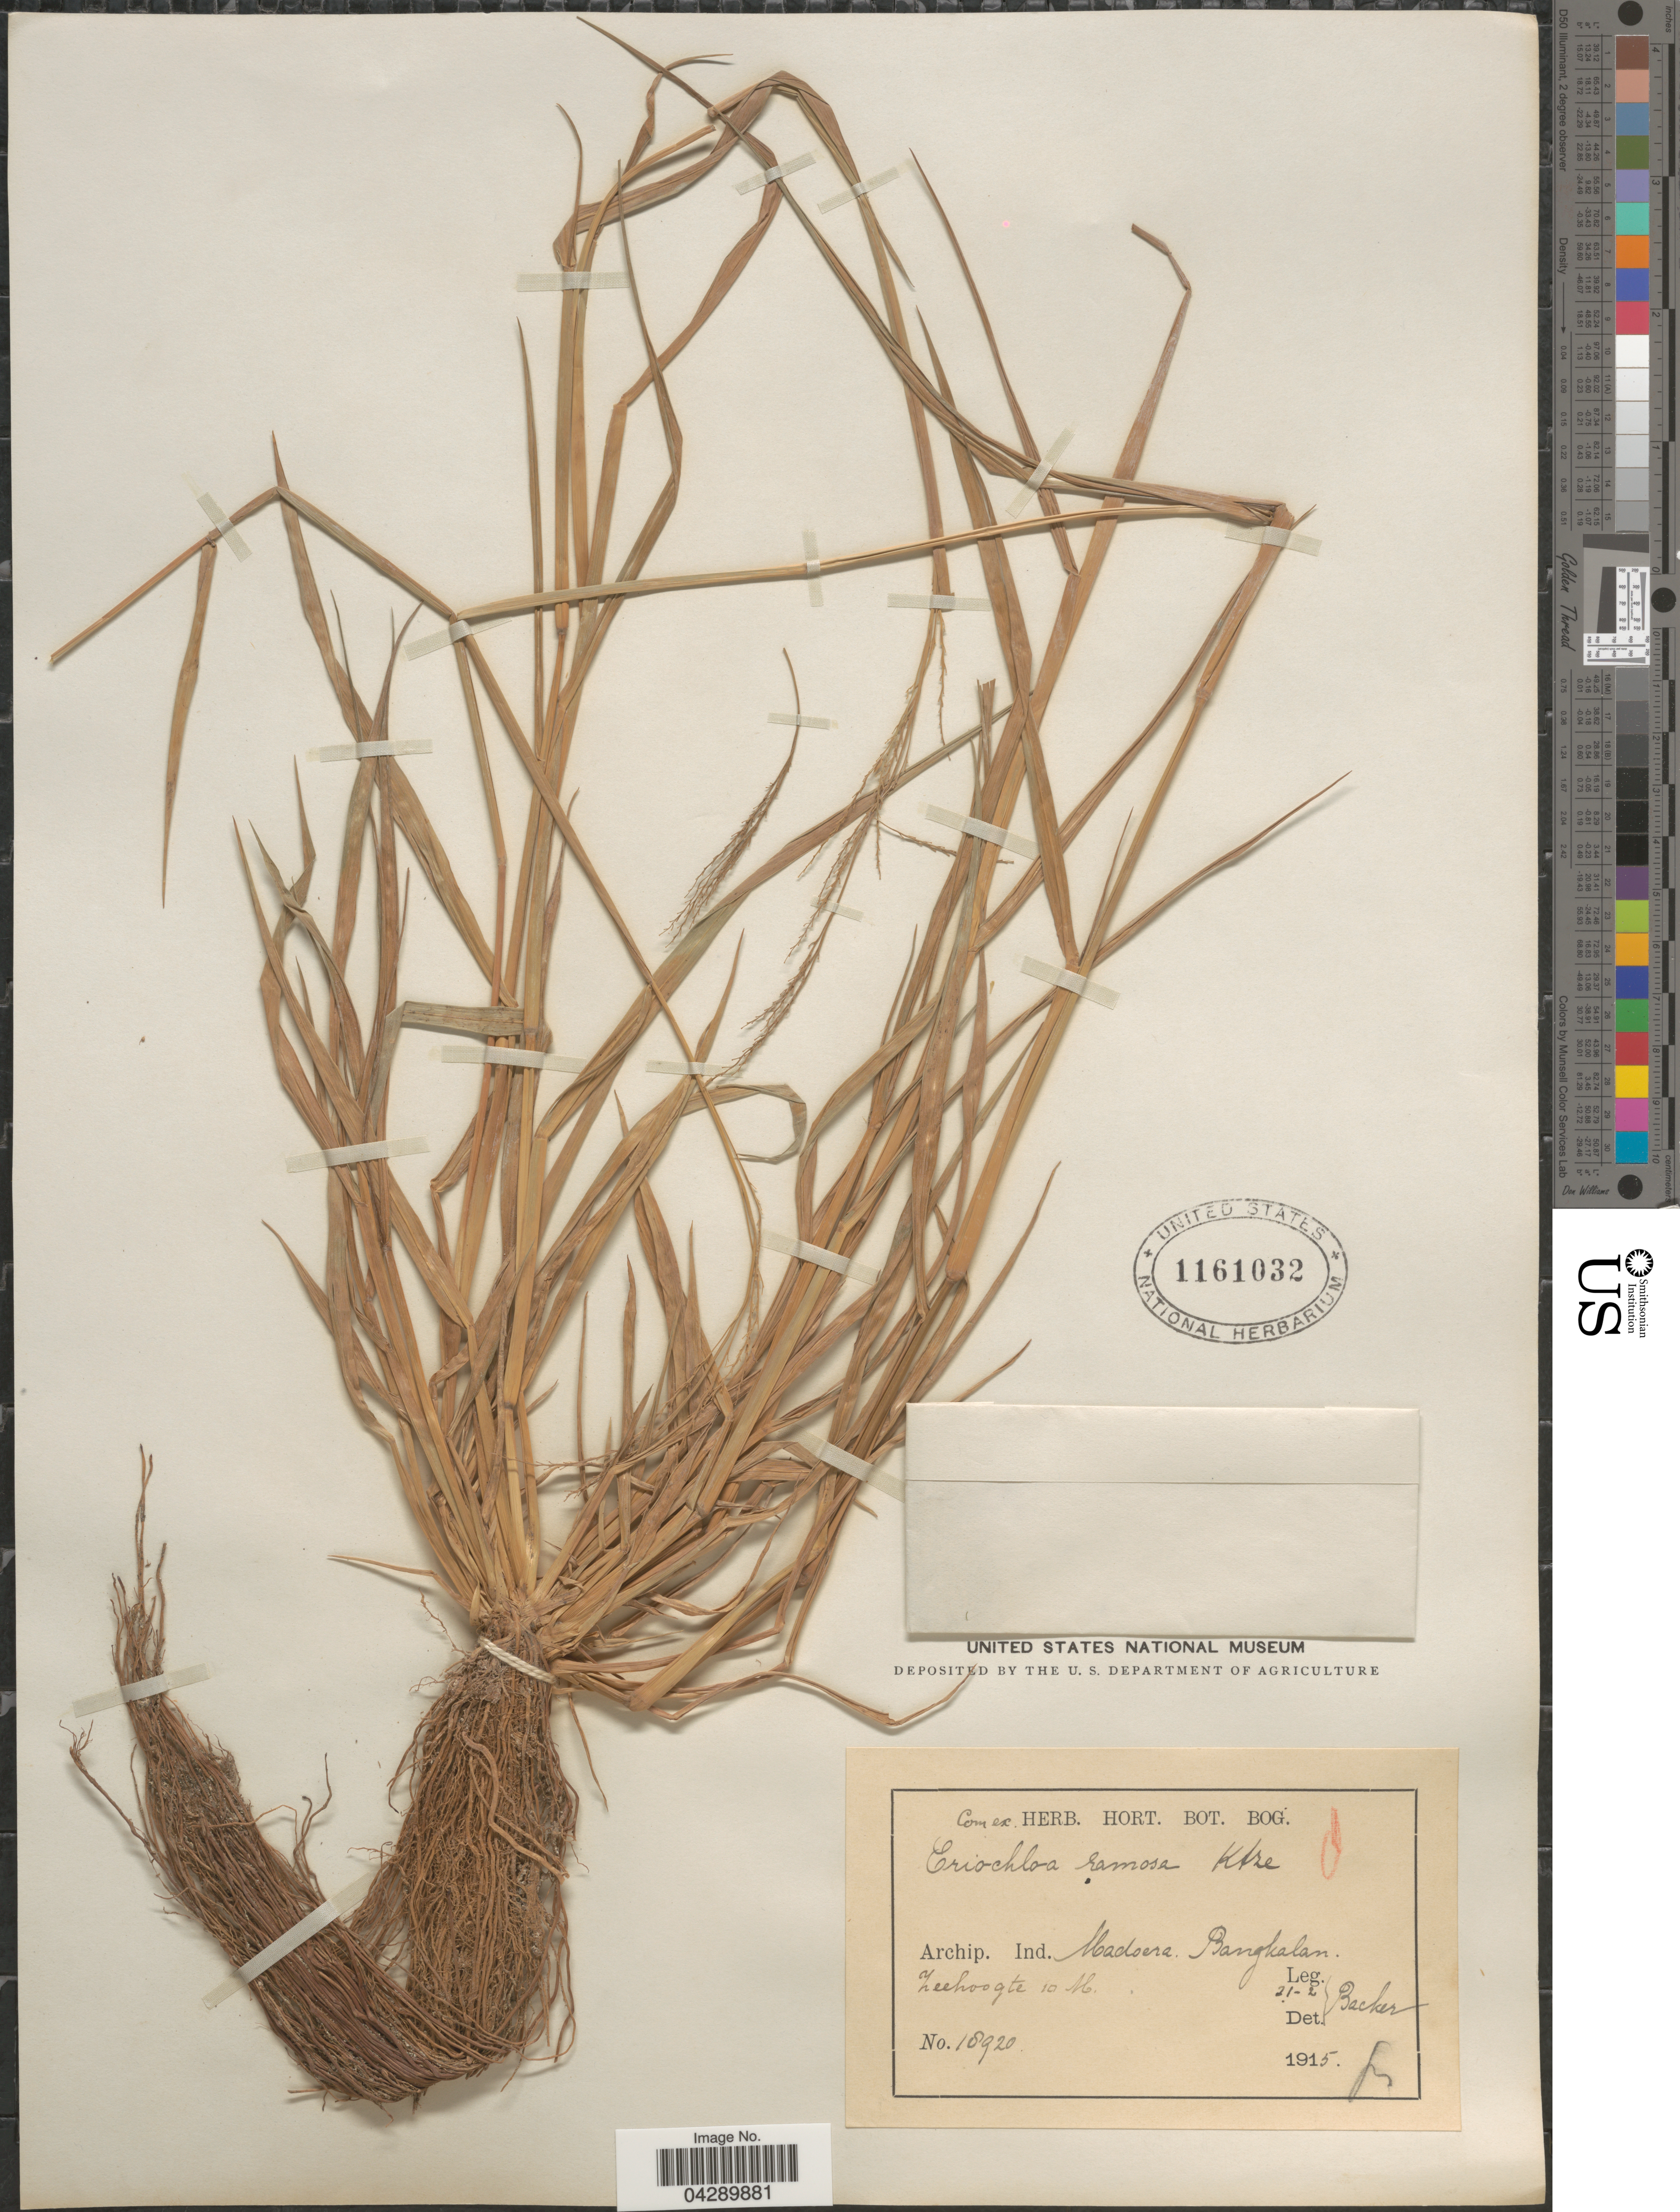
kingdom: Plantae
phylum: Tracheophyta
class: Liliopsida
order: Poales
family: Poaceae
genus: Eriochloa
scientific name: Eriochloa procera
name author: (Retz.) C.E. Hubb.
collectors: Backer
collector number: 18920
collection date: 1915-02-21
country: Indonesia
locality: Archipel Ind. Madoera Bangkalan.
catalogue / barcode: US 1161032